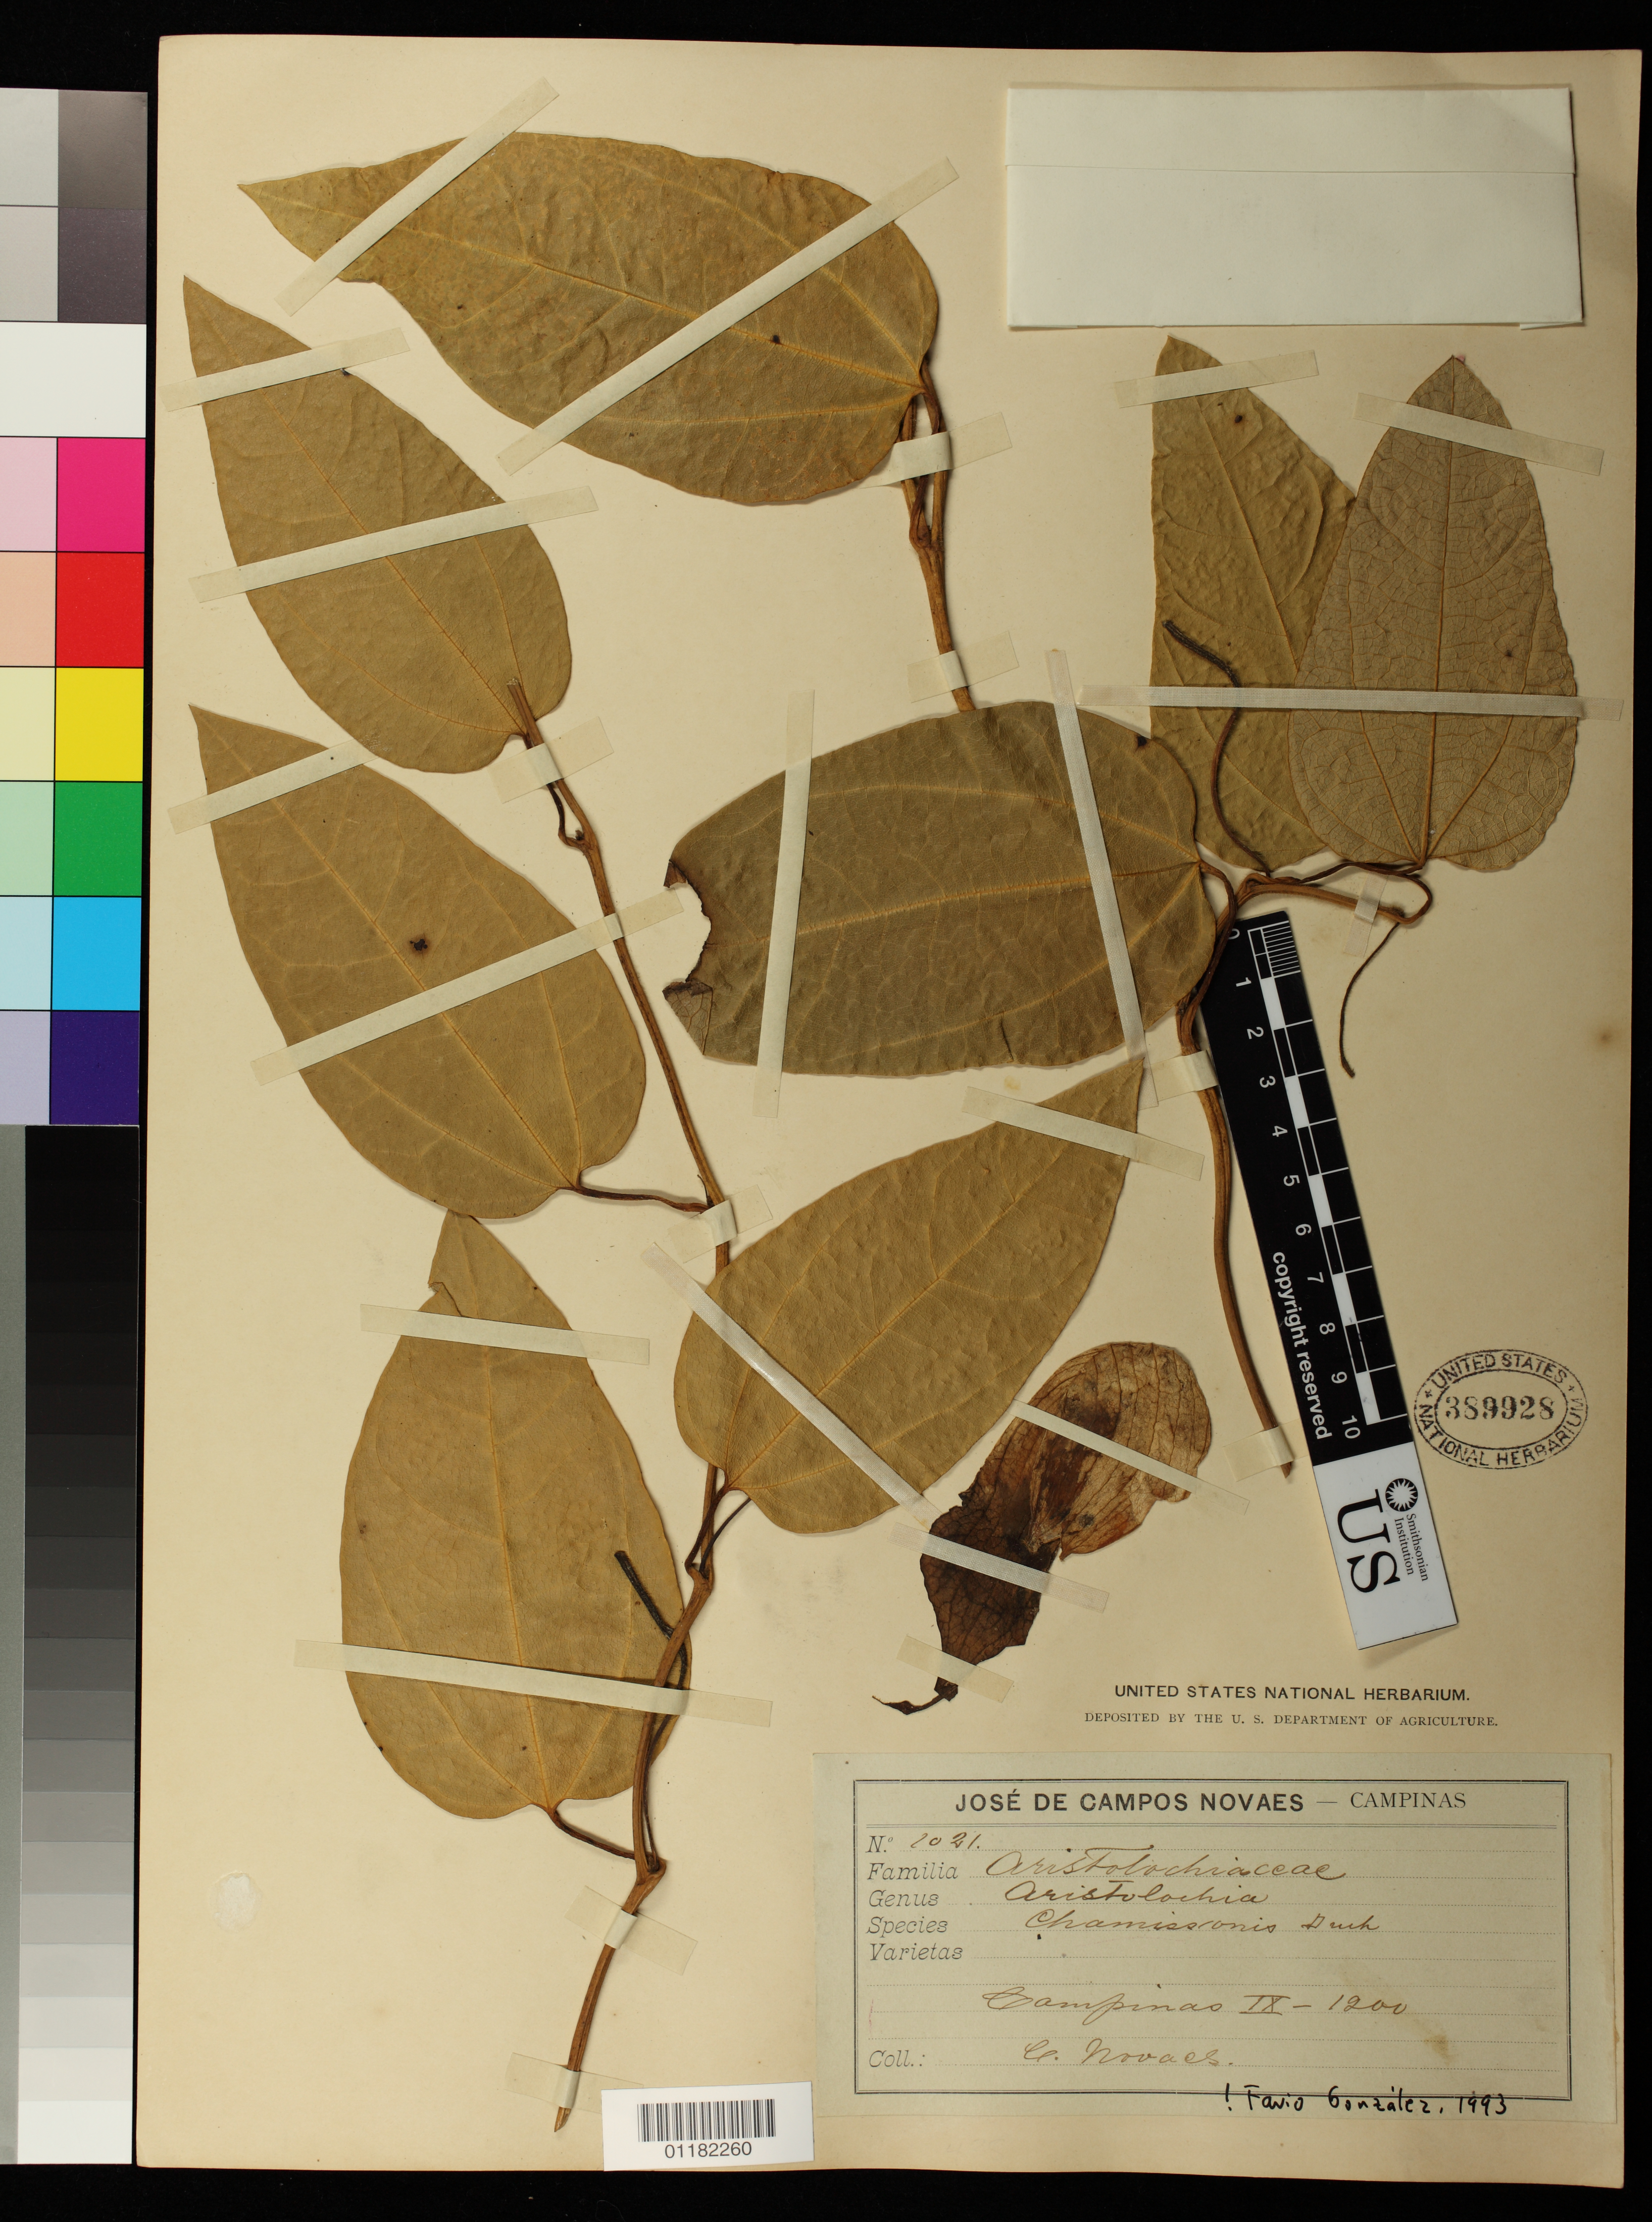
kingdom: Plantae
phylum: Tracheophyta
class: Magnoliopsida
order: Piperales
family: Aristolochiaceae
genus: Aristolochia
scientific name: Aristolochia chamissonis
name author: Duch.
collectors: C. Novaes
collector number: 1021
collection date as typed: Sep 1900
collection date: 1900-09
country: Brazil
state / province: São Paulo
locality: Campinas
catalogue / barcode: US 389928